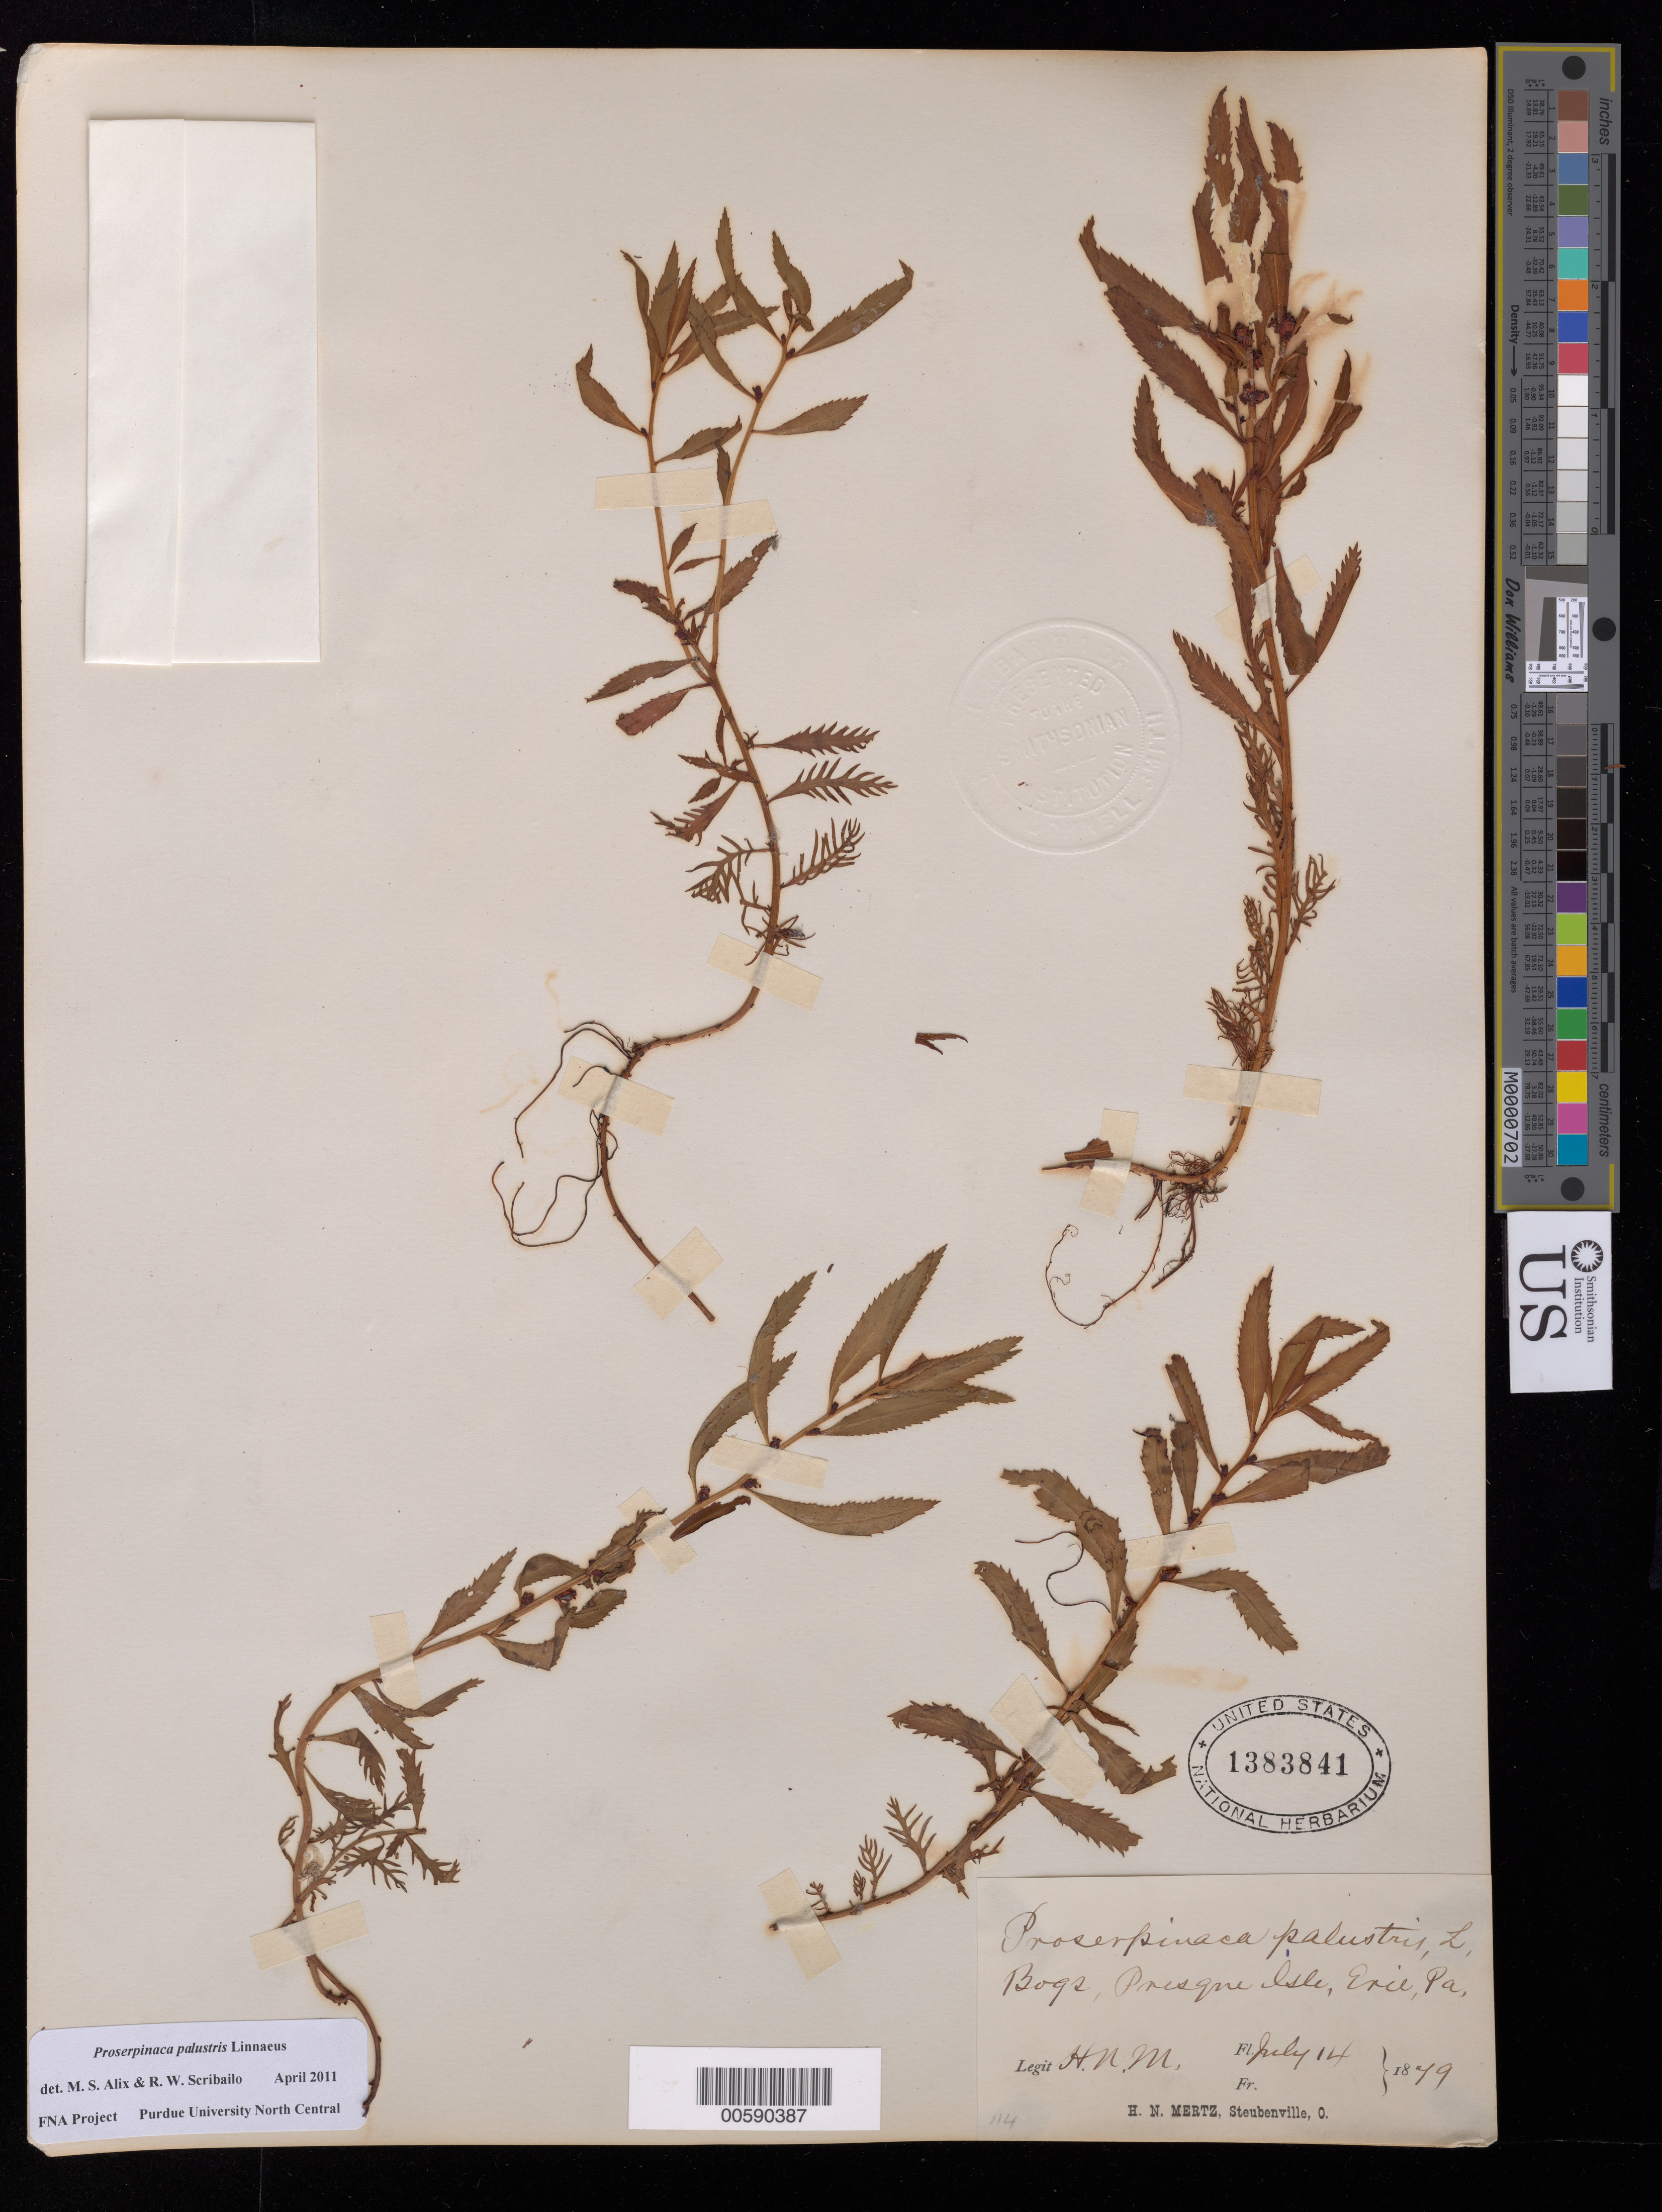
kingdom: Plantae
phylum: Tracheophyta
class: Magnoliopsida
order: Saxifragales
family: Haloragaceae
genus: Proserpinaca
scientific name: Proserpinaca palustris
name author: L.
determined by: Scribailo, R. W.; Alix, M. S.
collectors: H. Mertz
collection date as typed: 14 Jul 1879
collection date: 1879-07-14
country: United States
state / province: Pennsylvania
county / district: Erie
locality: Erie, Presque Isle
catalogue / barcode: US 1383841